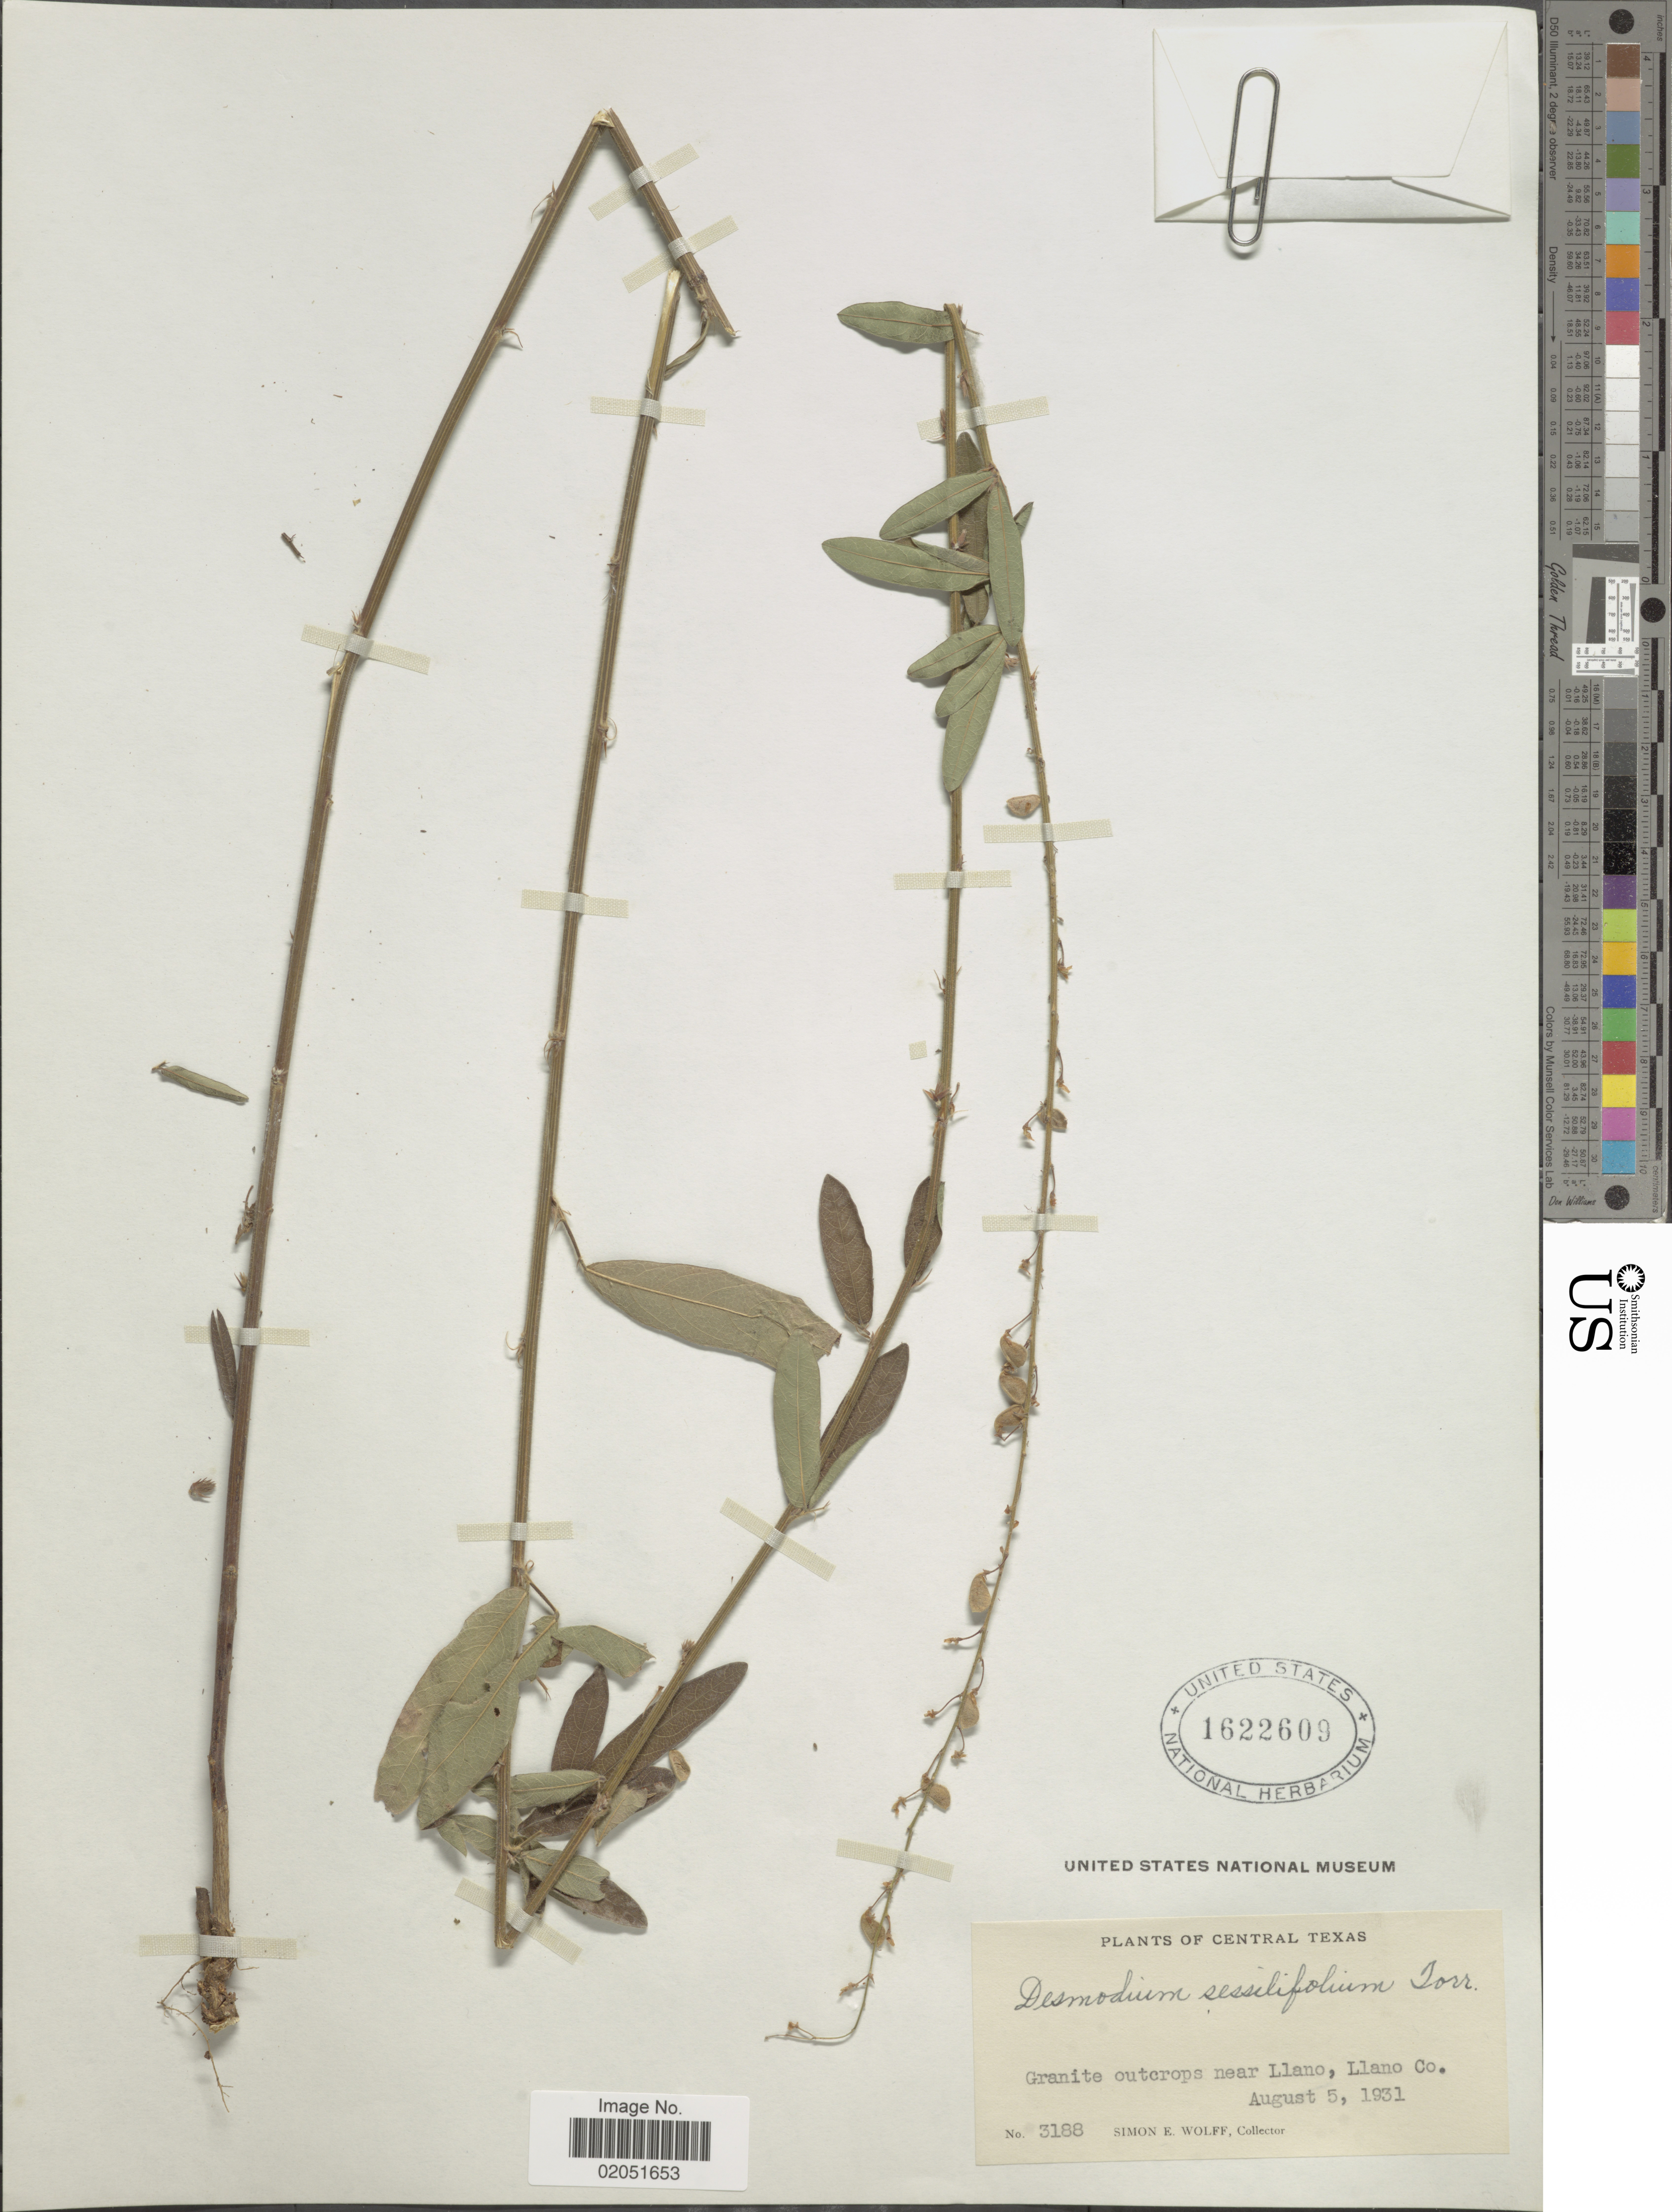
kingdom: Plantae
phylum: Tracheophyta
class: Magnoliopsida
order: Fabales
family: Fabaceae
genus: Desmodium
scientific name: Desmodium sessilifolium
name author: Torr. & A. Gray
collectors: S. E. Wolff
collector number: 3188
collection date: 1931-08-05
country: United States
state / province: Texas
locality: Central Texas, Granite outcrops near Llano, Llano Co.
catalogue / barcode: US 1622609